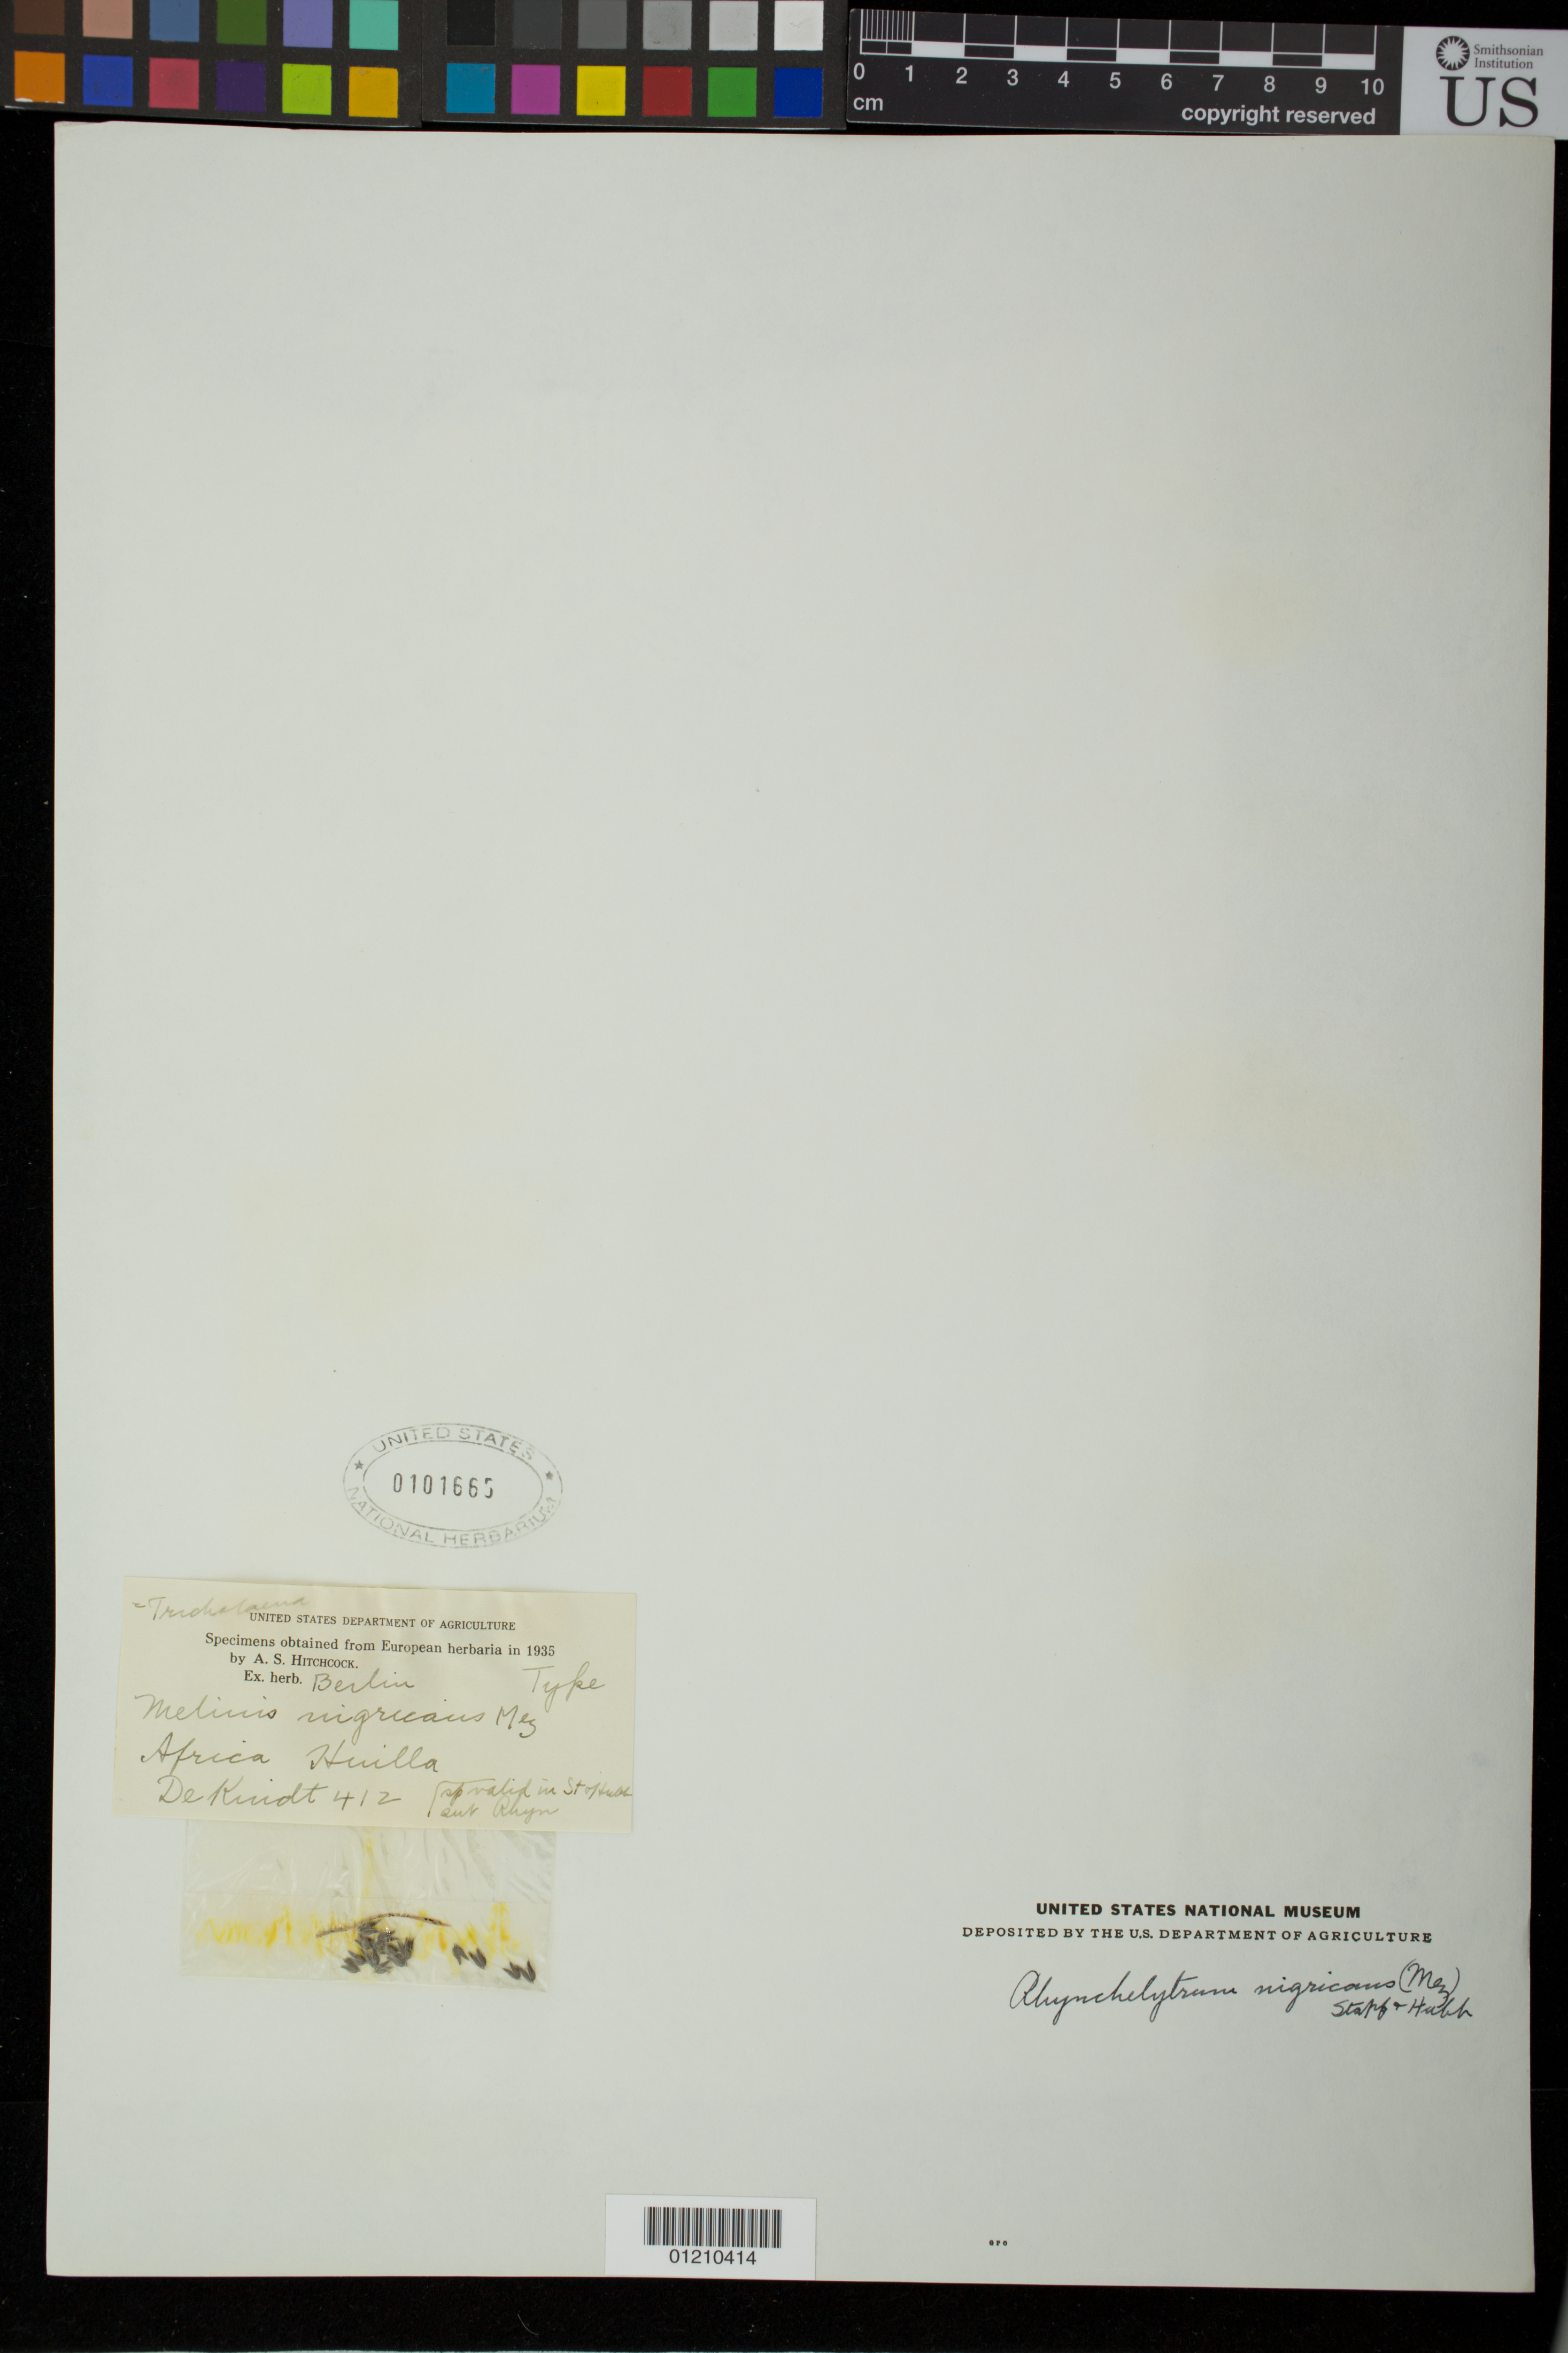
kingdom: Plantae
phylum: Tracheophyta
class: Liliopsida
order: Poales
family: Poaceae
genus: Melinis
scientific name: Melinis nigricans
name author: Mez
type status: Syntype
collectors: E. Dekindt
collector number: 412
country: Angola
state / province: Huíla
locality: Huilla.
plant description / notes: Fragmentary material of type specimen ex herb. Berlin.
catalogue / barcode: US 101665